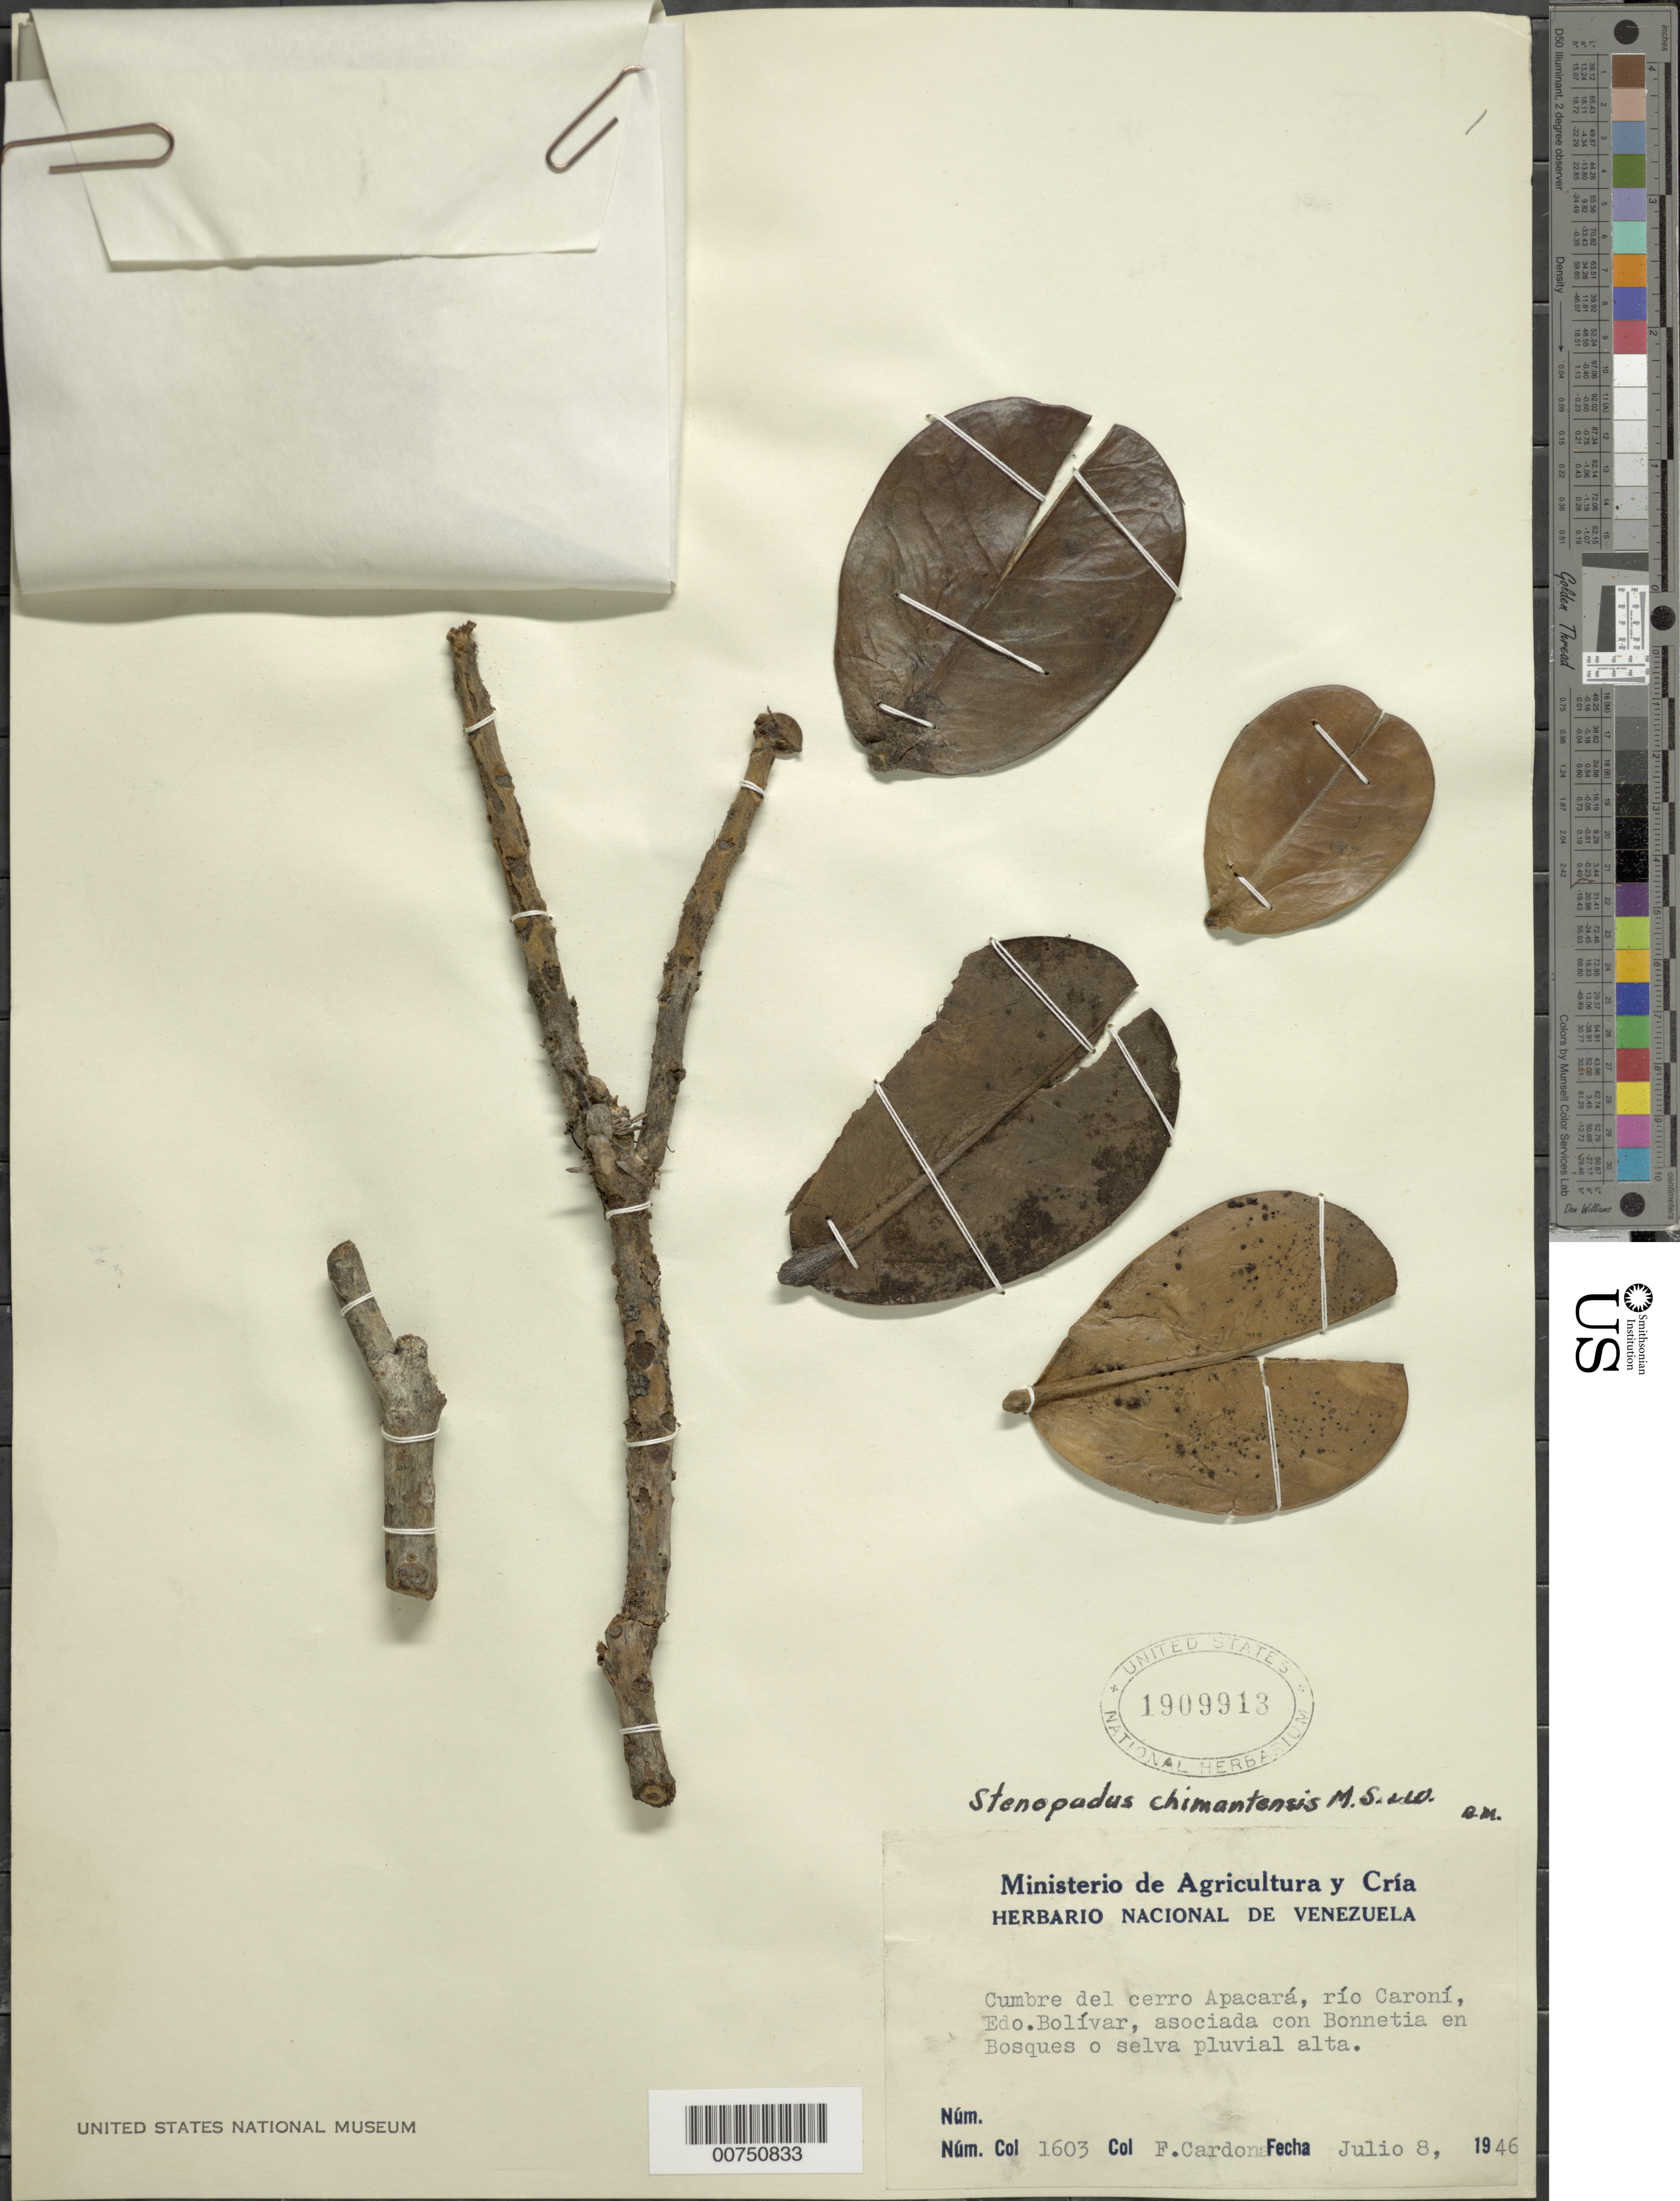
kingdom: Plantae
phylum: Tracheophyta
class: Magnoliopsida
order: Asterales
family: Asteraceae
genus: Stenopadus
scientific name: Stenopadus chimantensis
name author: Maguire et al.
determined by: Maguire, Bassett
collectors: F. Cardona Puig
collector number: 1603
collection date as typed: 8-Jul-46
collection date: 1946-07-08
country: Venezuela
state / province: Bolívar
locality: Río Caroní, Cerro Apacará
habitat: Bosque o selva pluvial alta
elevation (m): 2000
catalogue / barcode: US 1909913